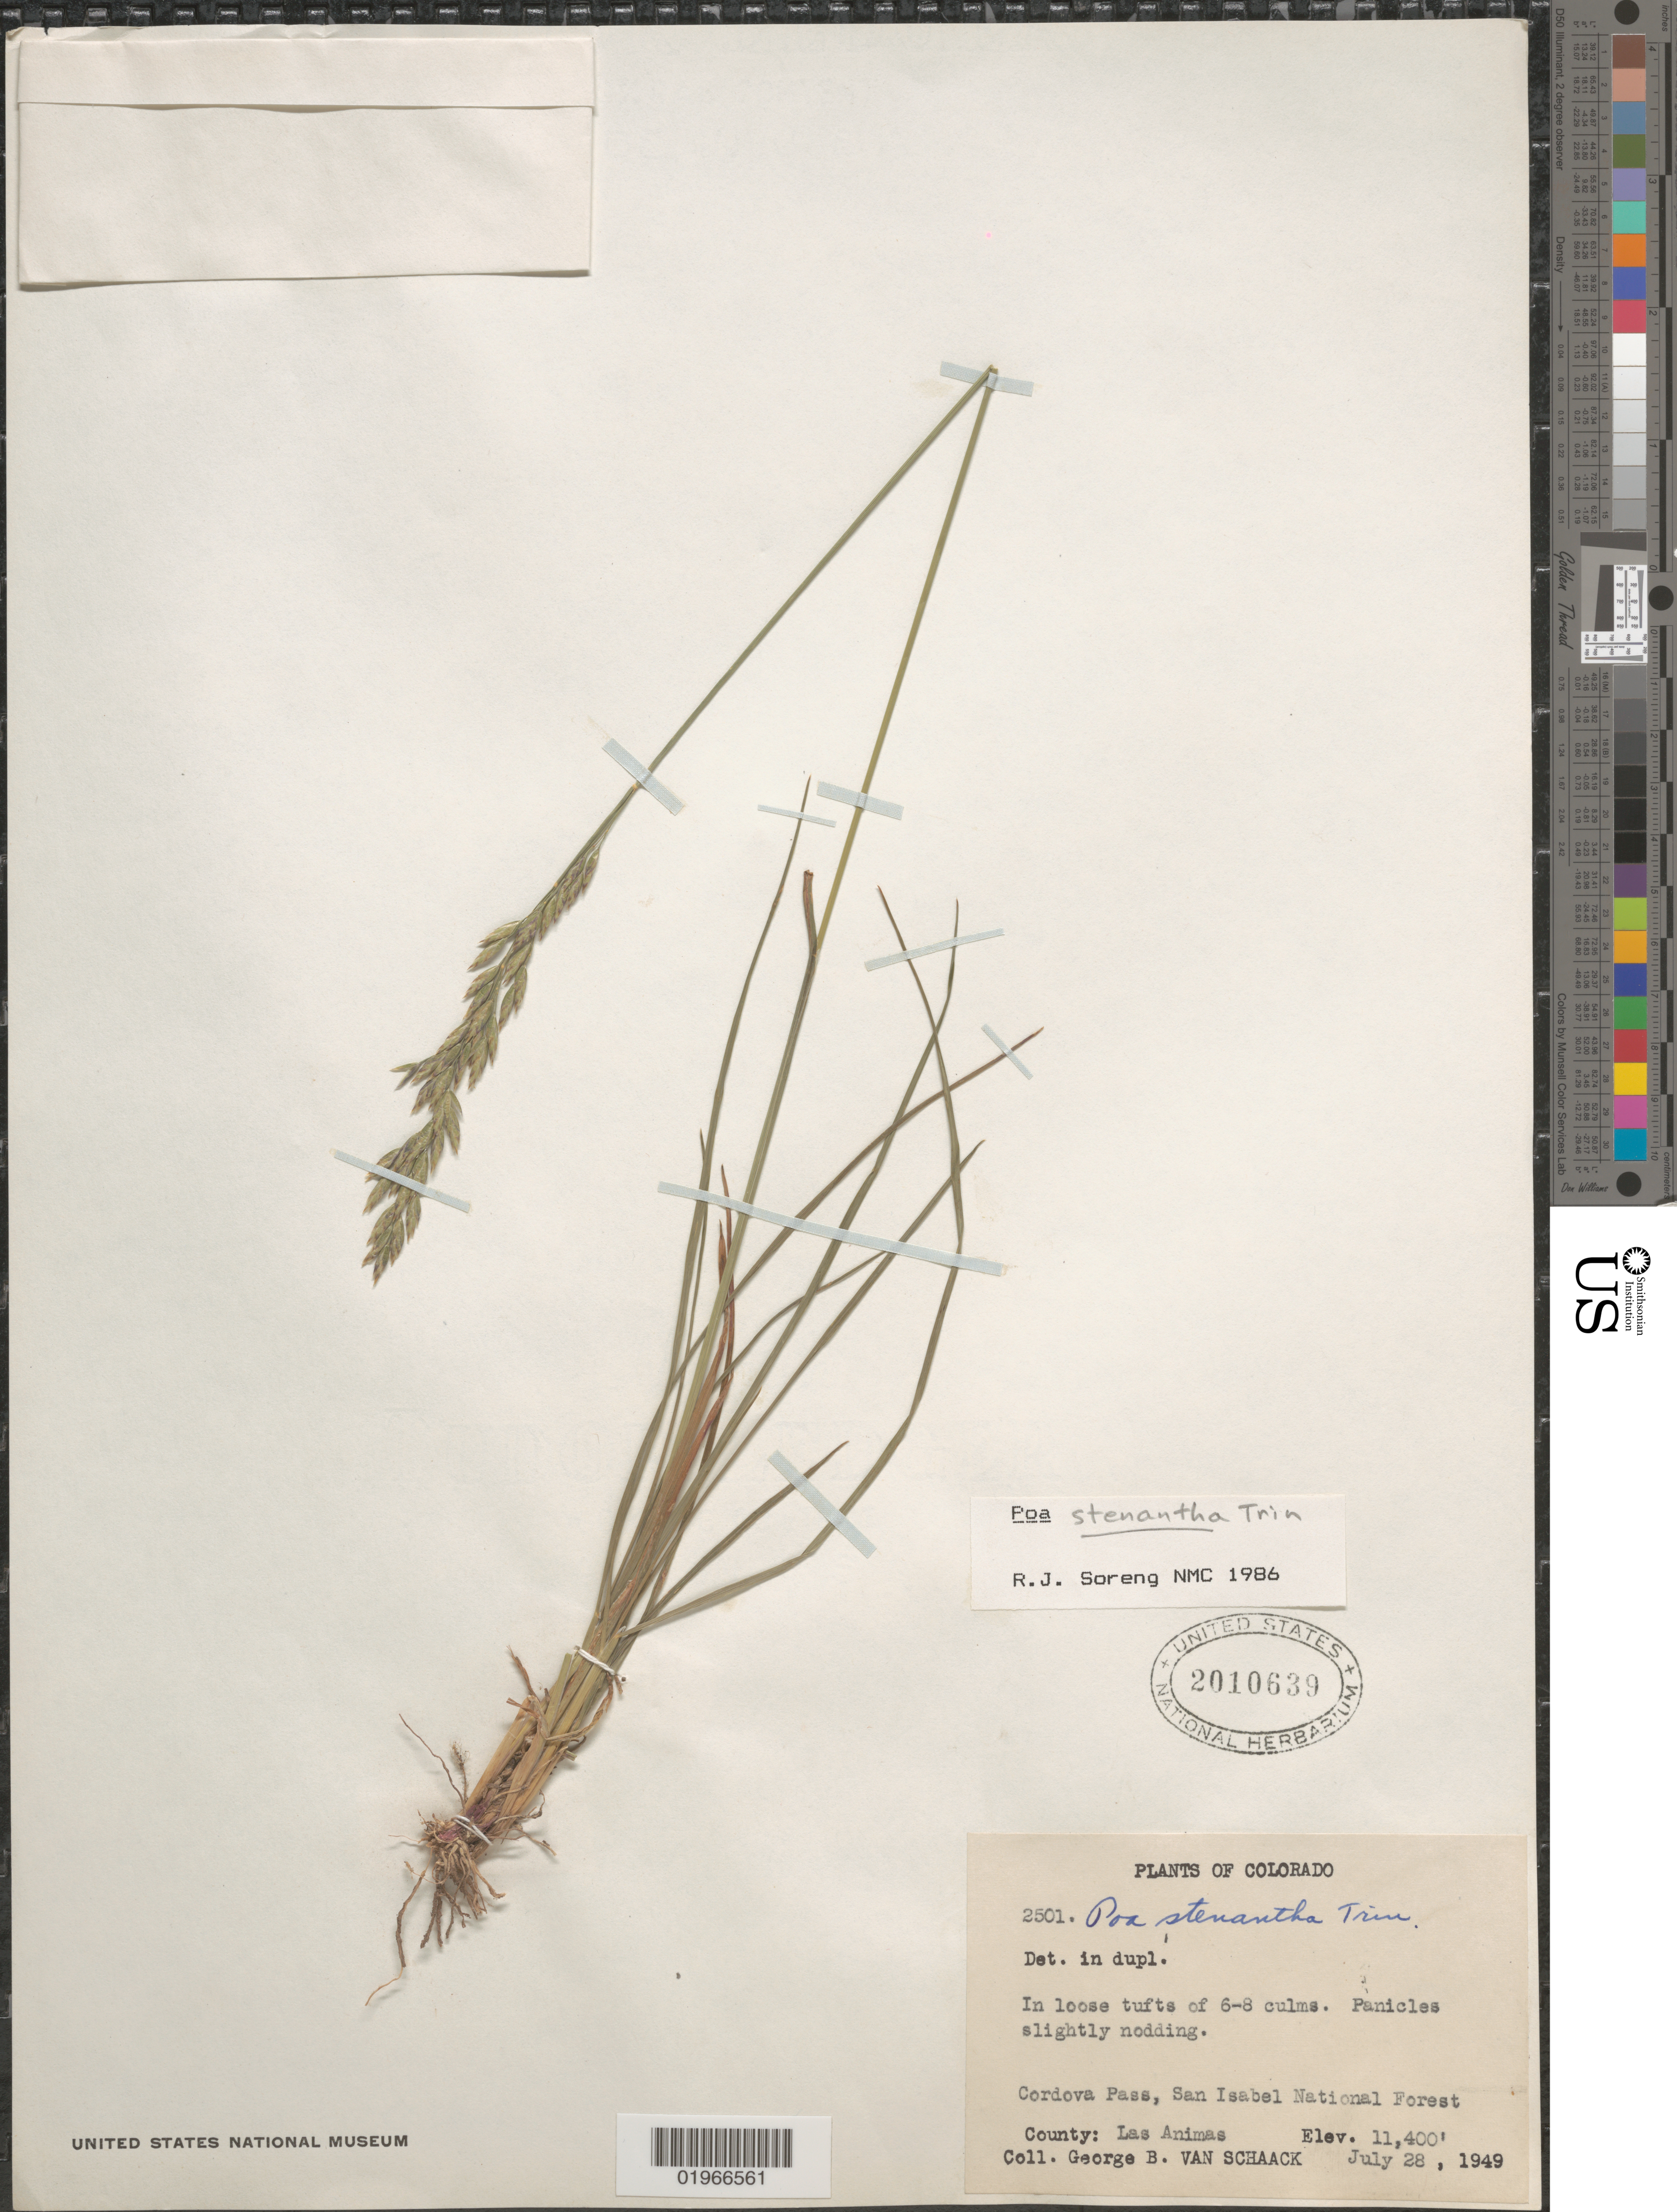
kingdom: Plantae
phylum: Tracheophyta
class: Liliopsida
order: Poales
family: Poaceae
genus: Poa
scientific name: Poa stenantha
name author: Trin.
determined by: Soreng, Robert J., Research Associate (BOT), Smithsonian Institution - National Museum of Natural History (UNITED STATES)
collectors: G. Van Schaack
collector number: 2501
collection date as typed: July 28, 1949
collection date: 1949-07-28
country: United States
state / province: Colorado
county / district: Las Animas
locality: Cordova Pass, San Isabel National Forest.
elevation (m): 3475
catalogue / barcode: US 2010639